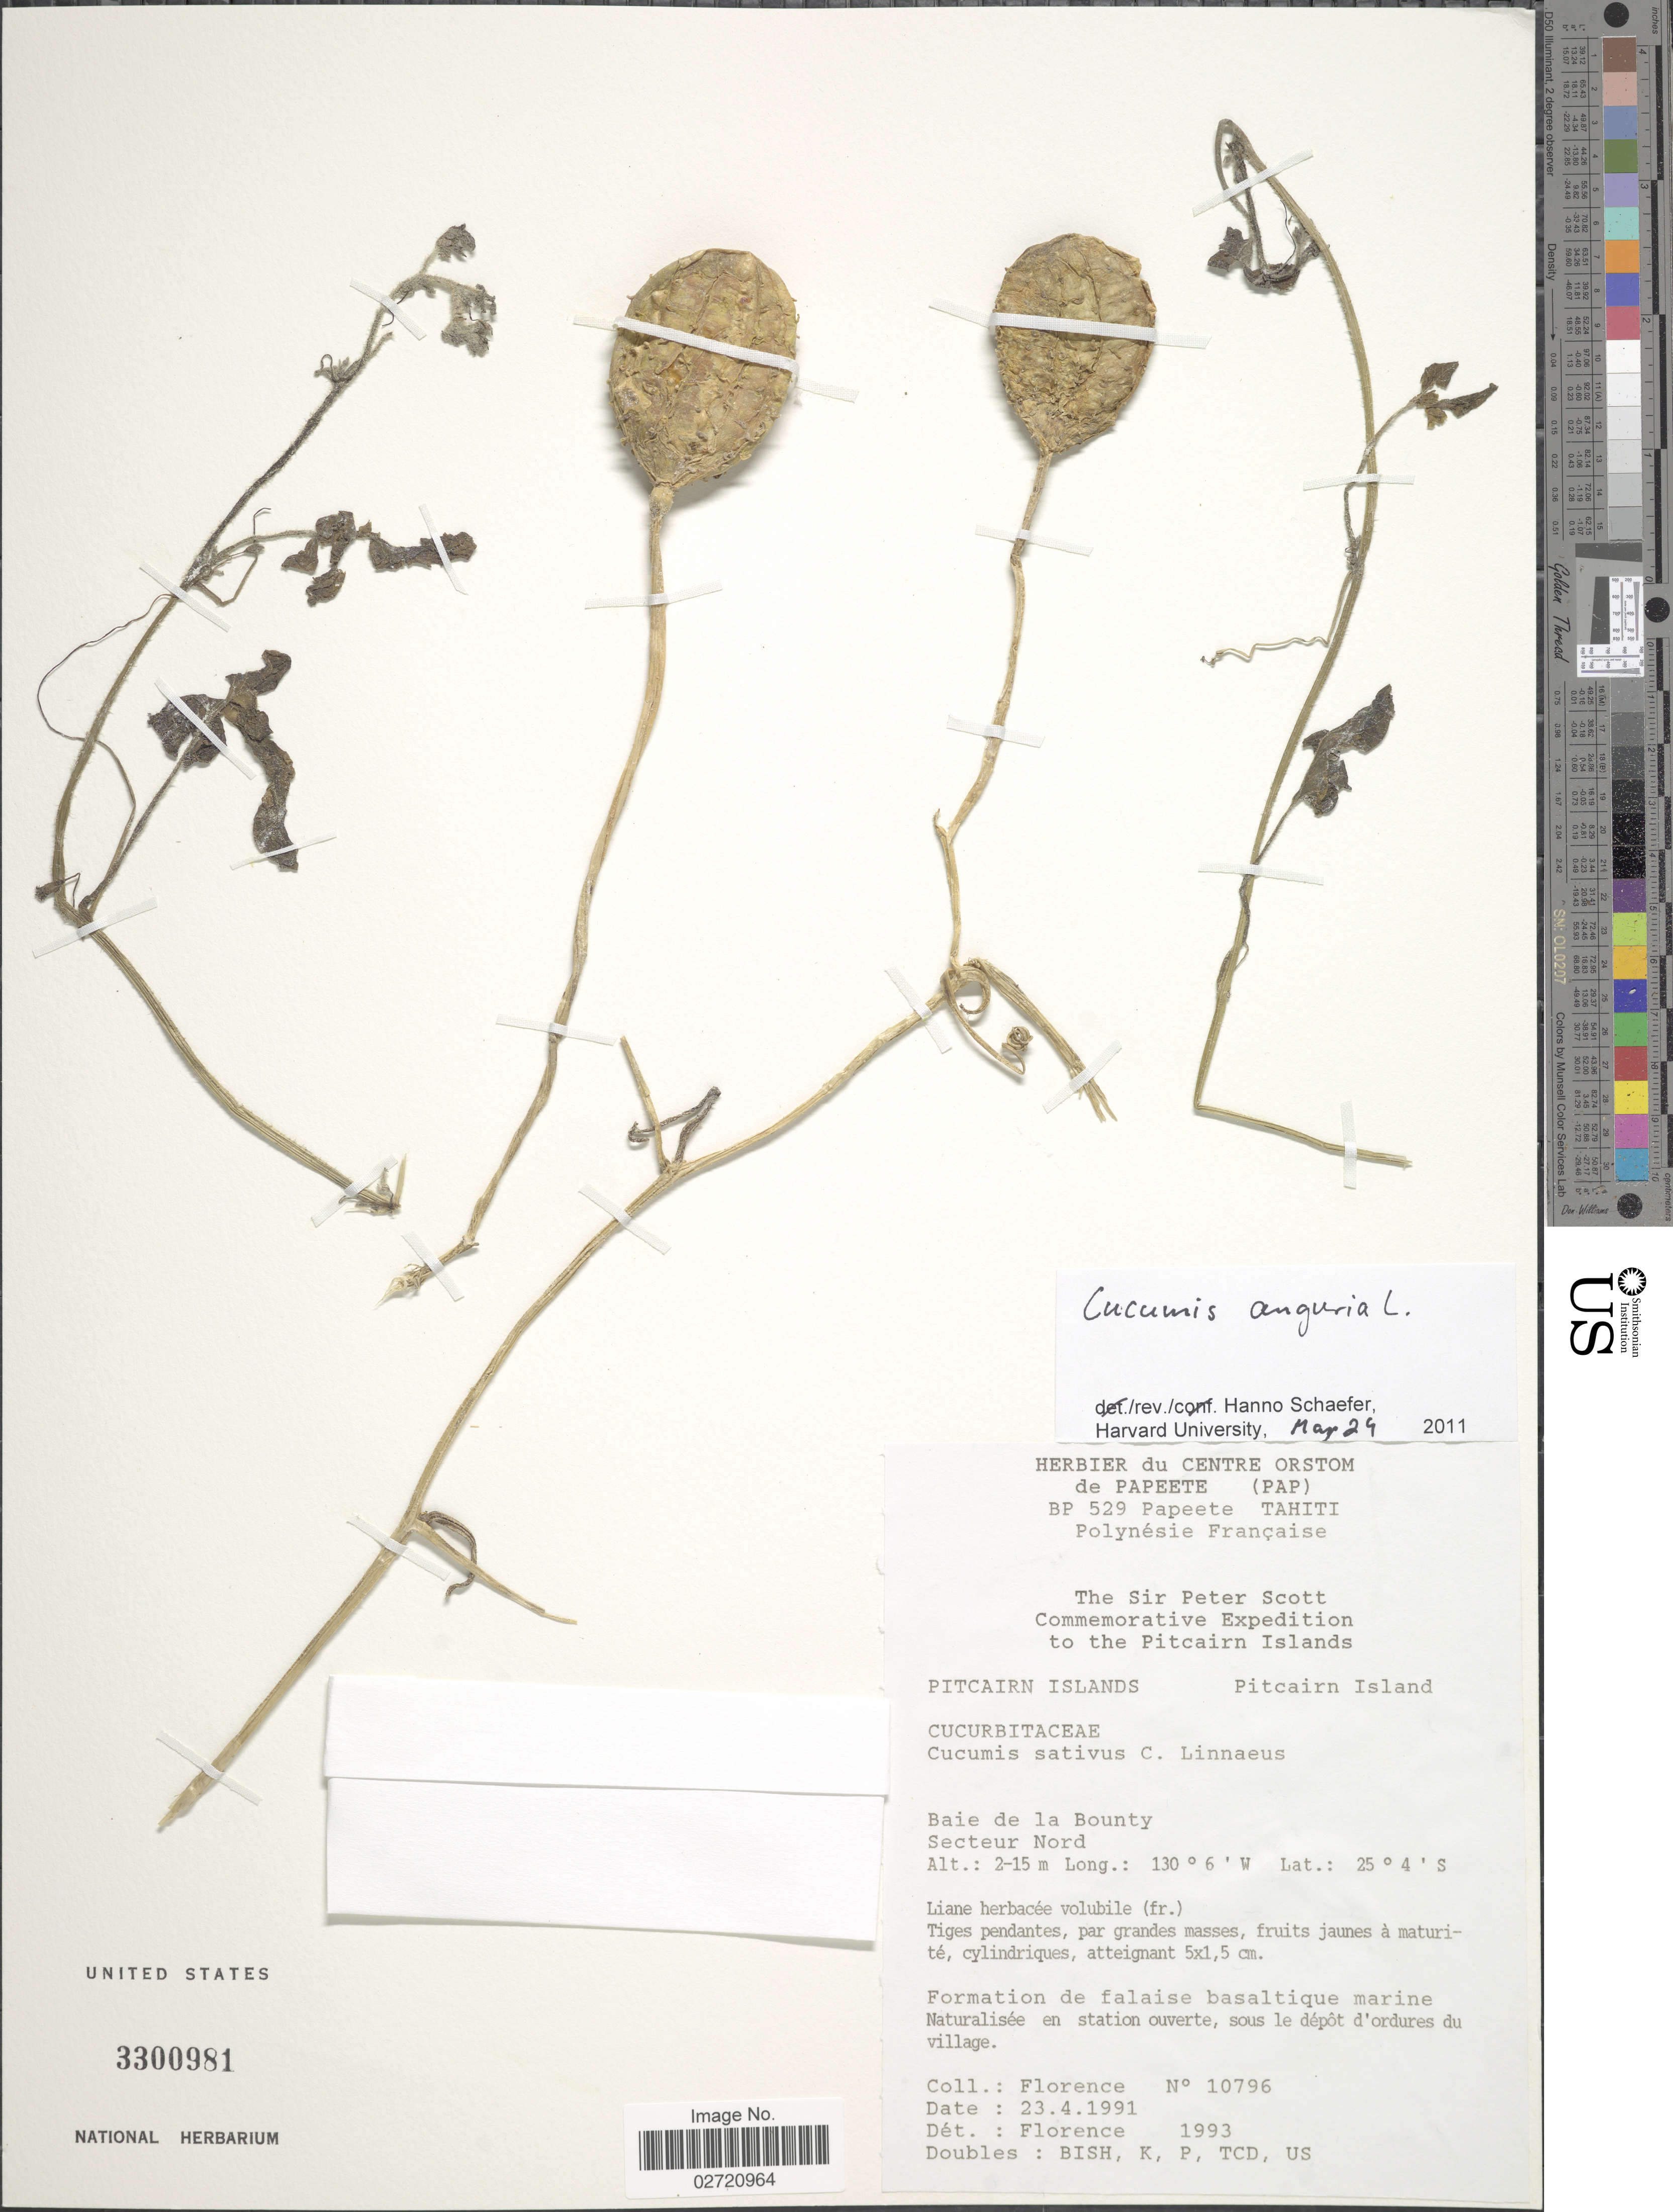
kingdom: Plantae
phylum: Tracheophyta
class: Magnoliopsida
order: Cucurbitales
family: Cucurbitaceae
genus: Cucumis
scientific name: Cucumis anguria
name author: L.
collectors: J. Florence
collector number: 10796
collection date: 1991-04-23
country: Pitcairn Islands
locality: Polynesie Francaise [unsure placement] Pitcairn Island. Baie de la Bounty. Secteur Nord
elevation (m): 2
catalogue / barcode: US 3300981